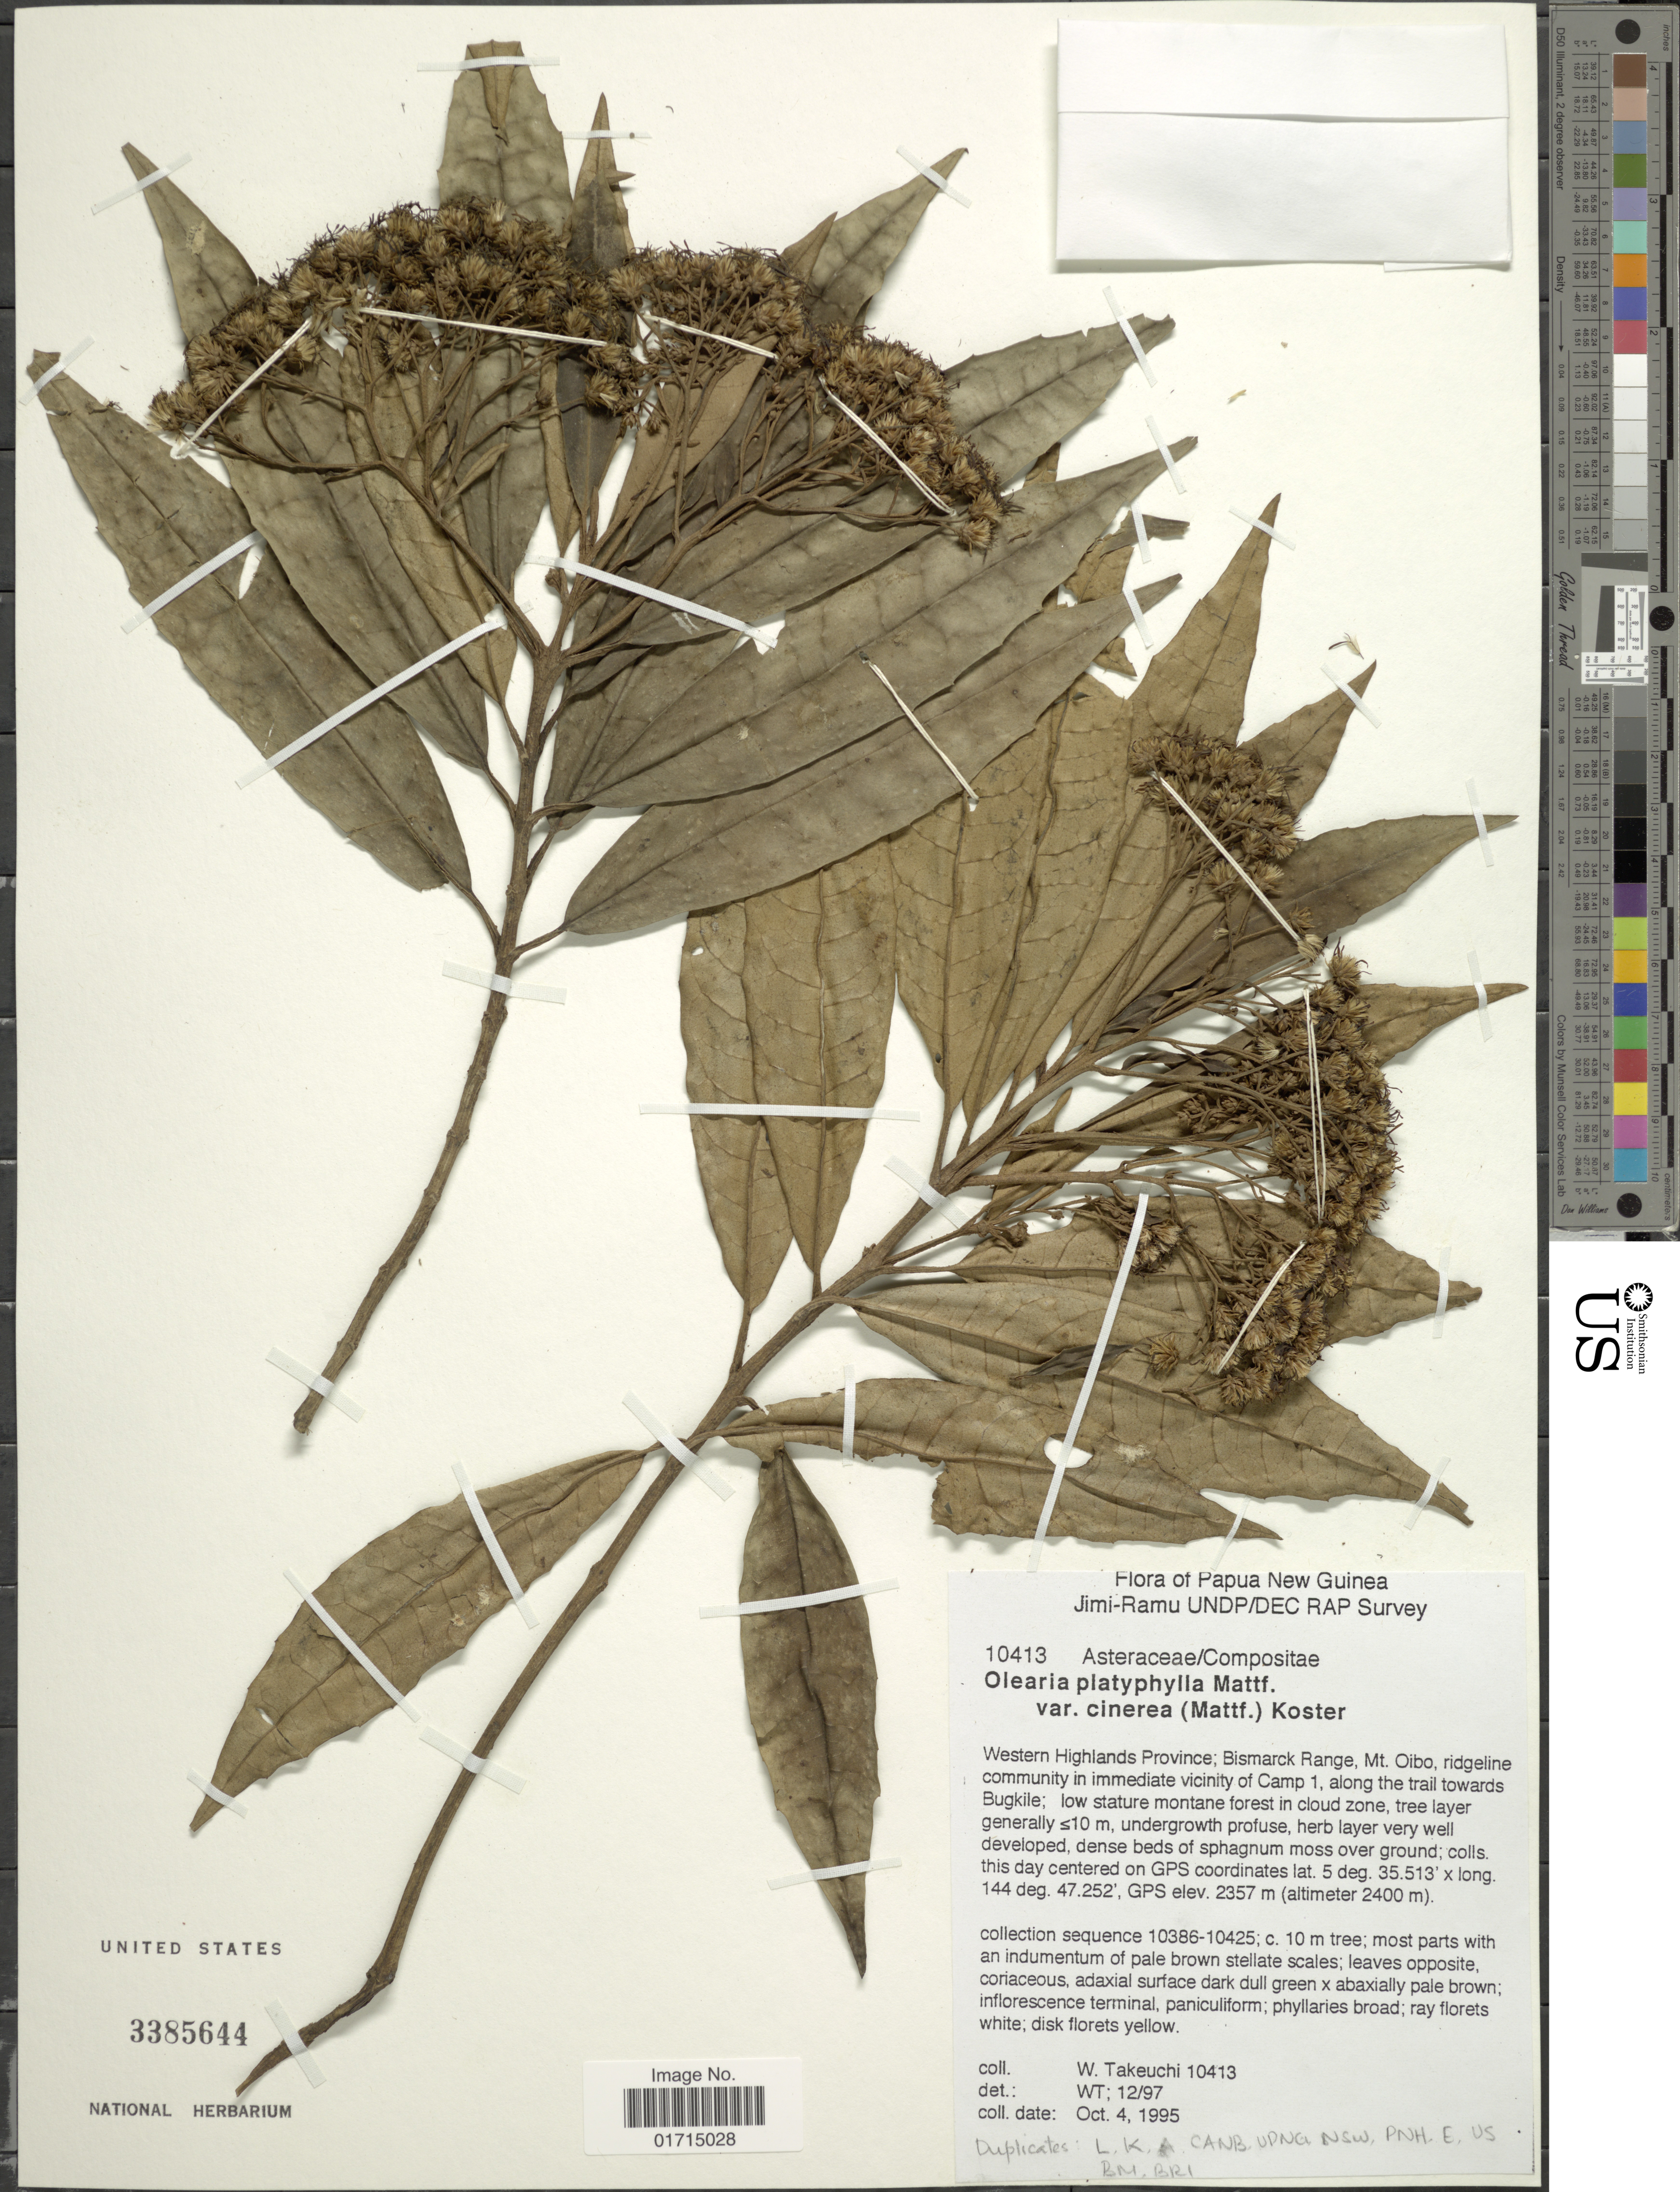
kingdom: Plantae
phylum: Tracheophyta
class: Magnoliopsida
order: Asterales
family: Asteraceae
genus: Olearia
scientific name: Olearia platyphylla var. cinerea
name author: (Mattf.) J. Kost.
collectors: W. Takeuchi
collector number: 10413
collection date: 1995-10-04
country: Papua New Guinea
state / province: Western Highlands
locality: Western Highlands; Bismarck Range, Mt. Oibo, ridgline community in immediate vicinity of Camp 1, along the trail towards Bugkile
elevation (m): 2357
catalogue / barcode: US 3385644